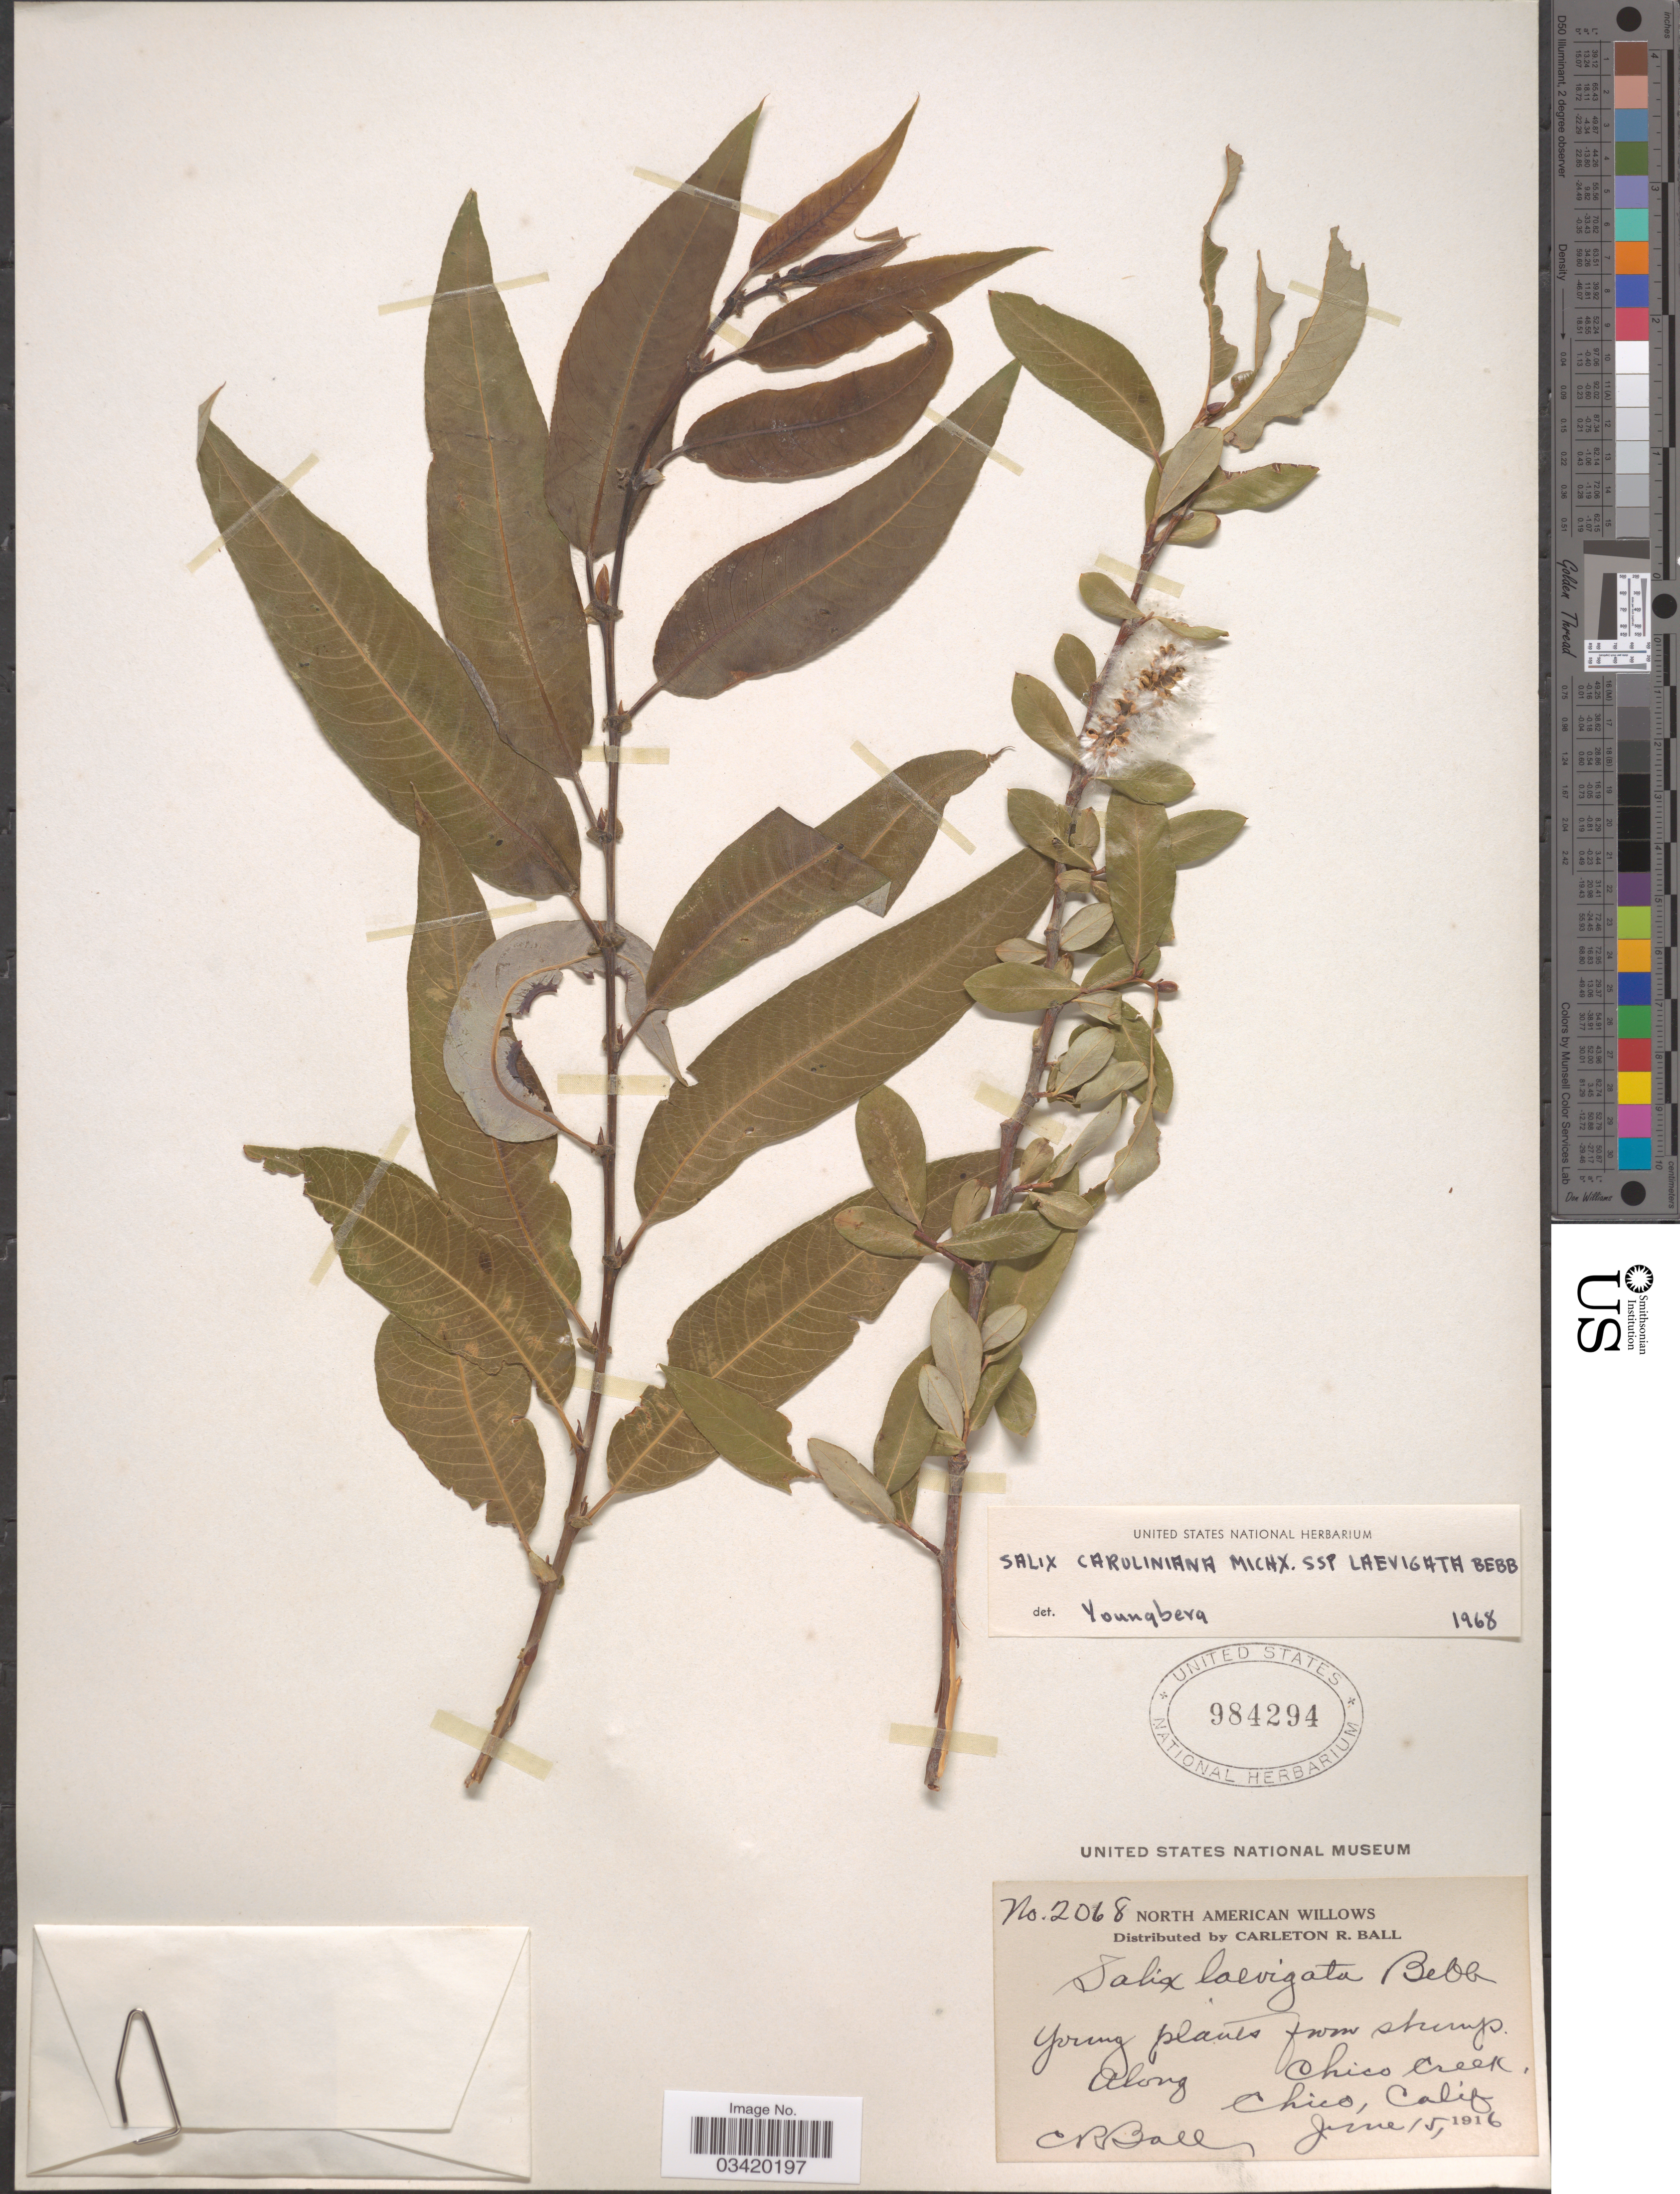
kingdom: Plantae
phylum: Tracheophyta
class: Magnoliopsida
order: Malpighiales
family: Salicaceae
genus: Salix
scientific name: Salix caroliniana subsp. laevigata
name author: Bebb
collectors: C. R. Ball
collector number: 2068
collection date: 1916-06-15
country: United States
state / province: California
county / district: Butte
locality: Along Chico Creek, Chico.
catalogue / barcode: US 984294